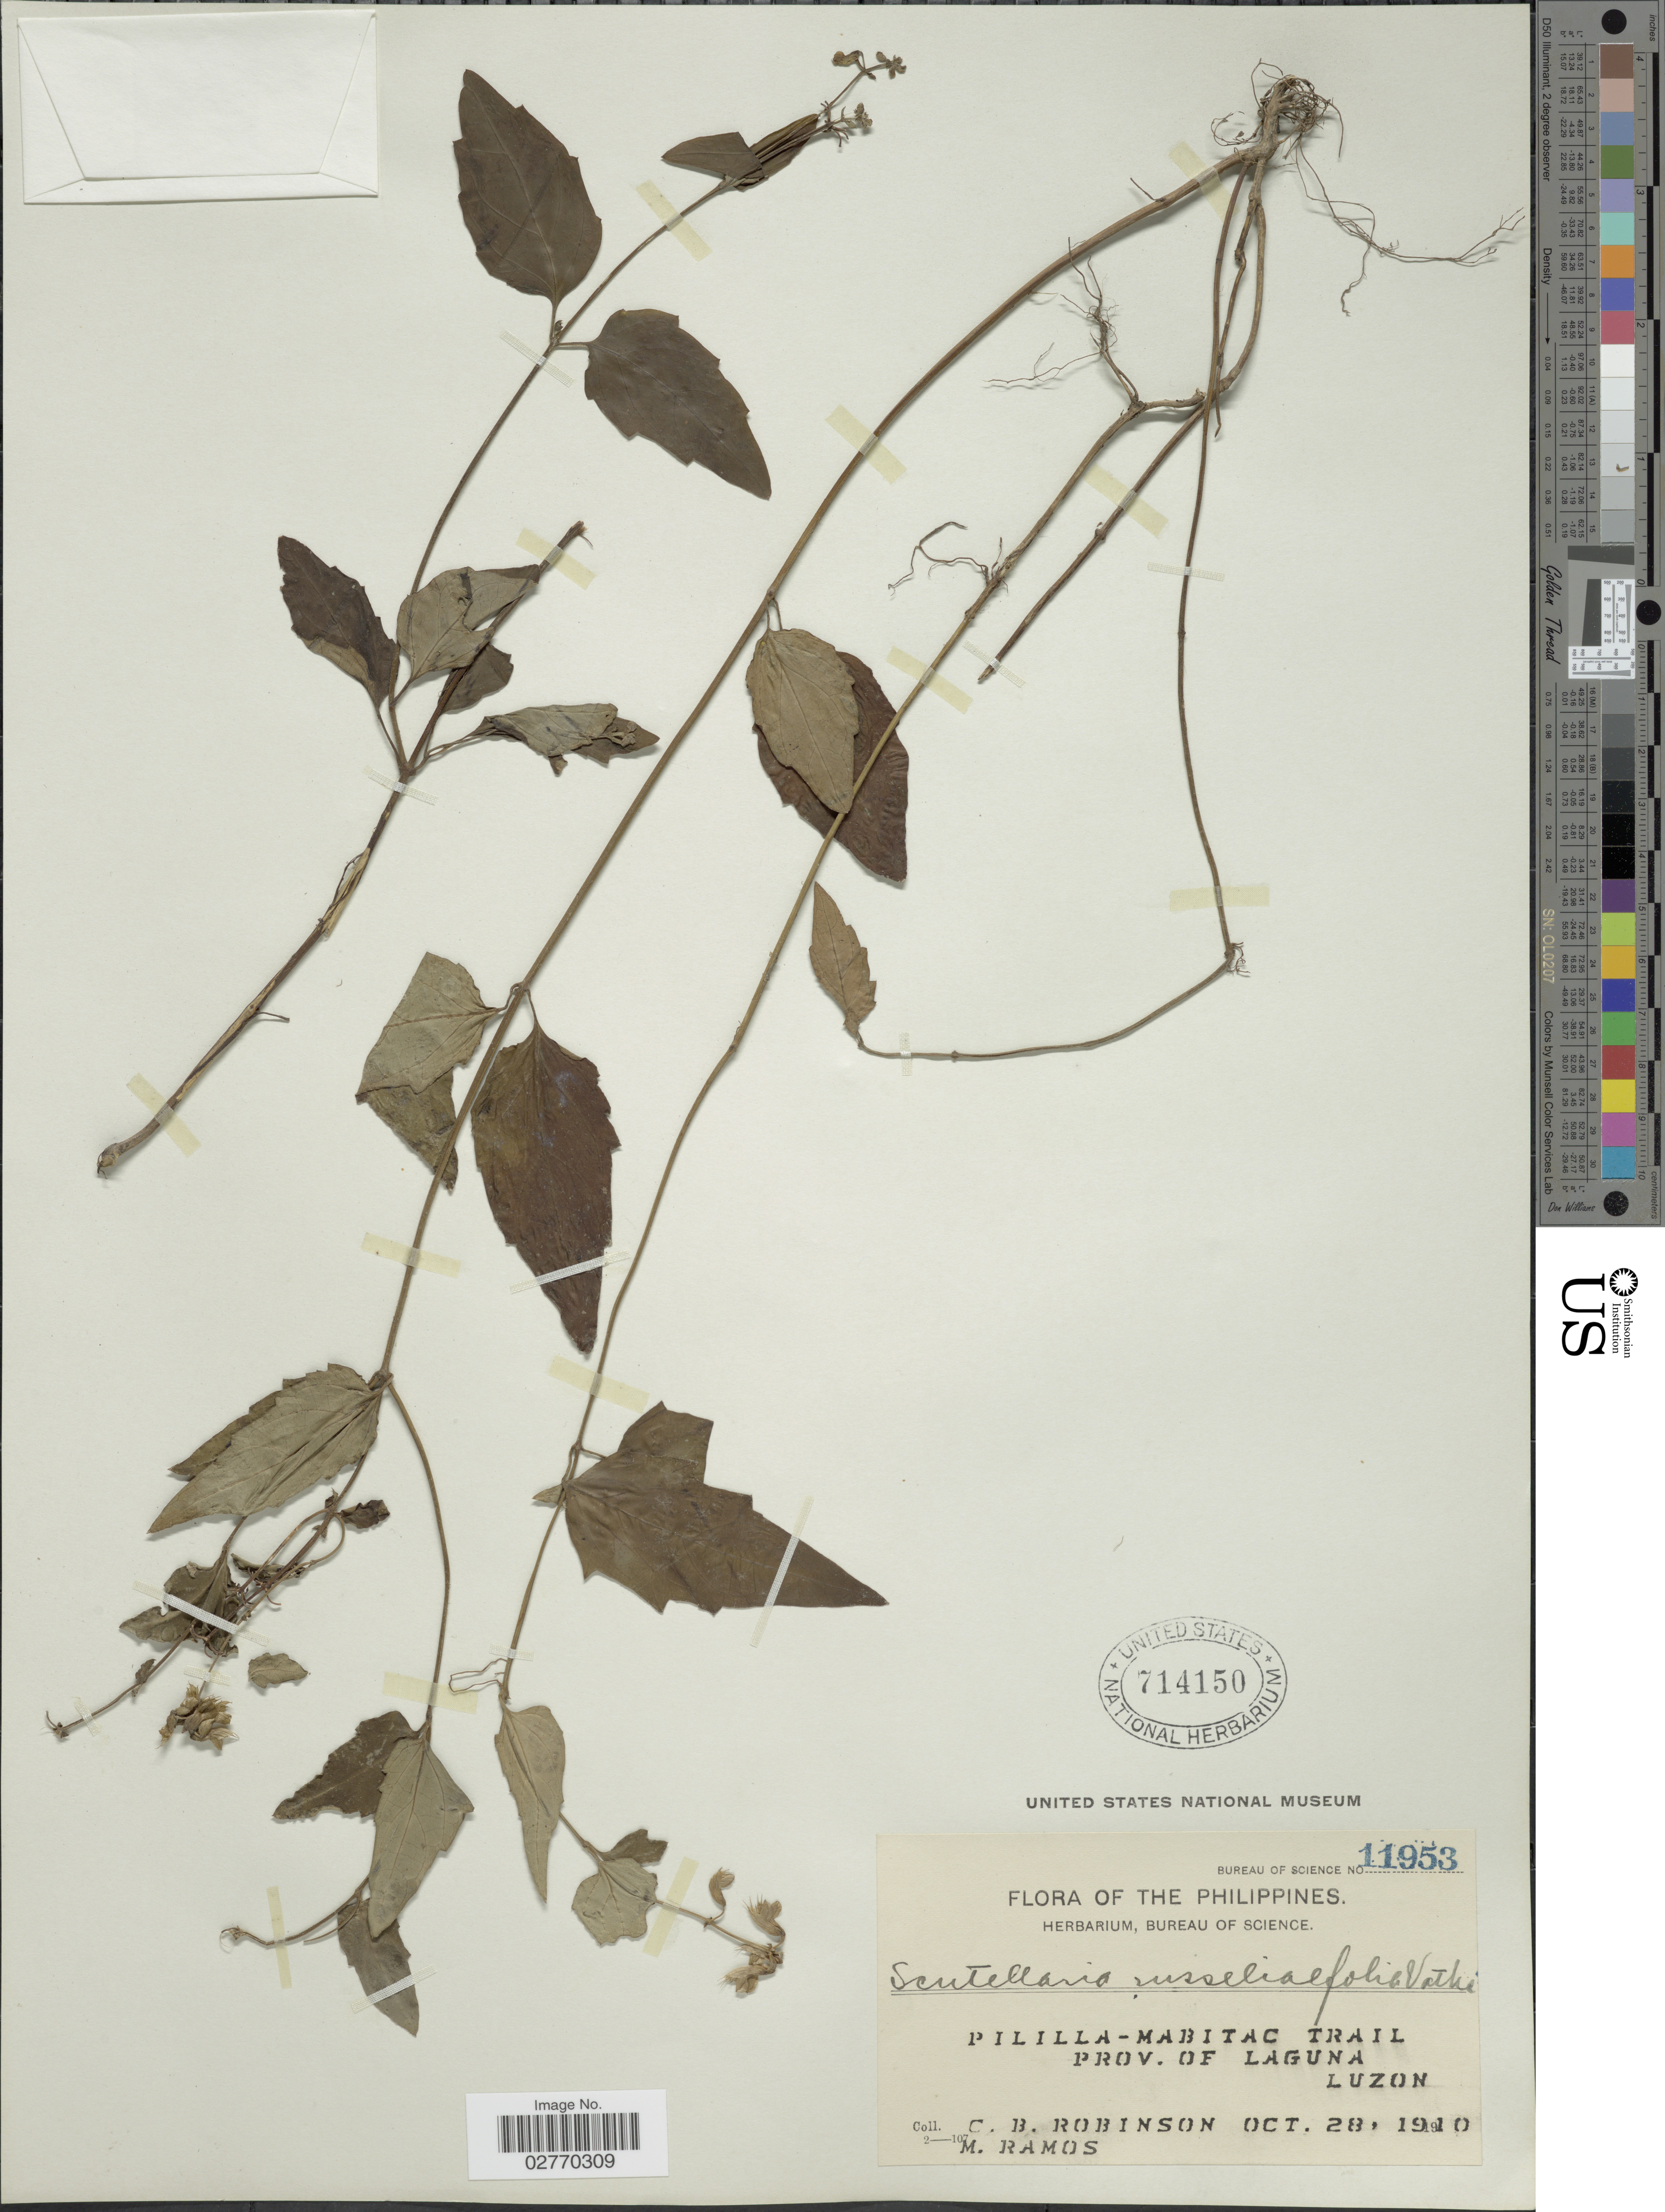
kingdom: Plantae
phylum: Tracheophyta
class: Magnoliopsida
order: Lamiales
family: Lamiaceae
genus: Scutellaria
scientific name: Scutellaria javanica var. russelliifolia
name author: (Vatke) H. Keng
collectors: M. Ramos & C. Robinson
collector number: Bureau of Science 11953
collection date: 1910-10-28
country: Philippines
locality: Pililla-Mabitac Trail Prov. of Laguna Luzon.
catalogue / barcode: US 714150